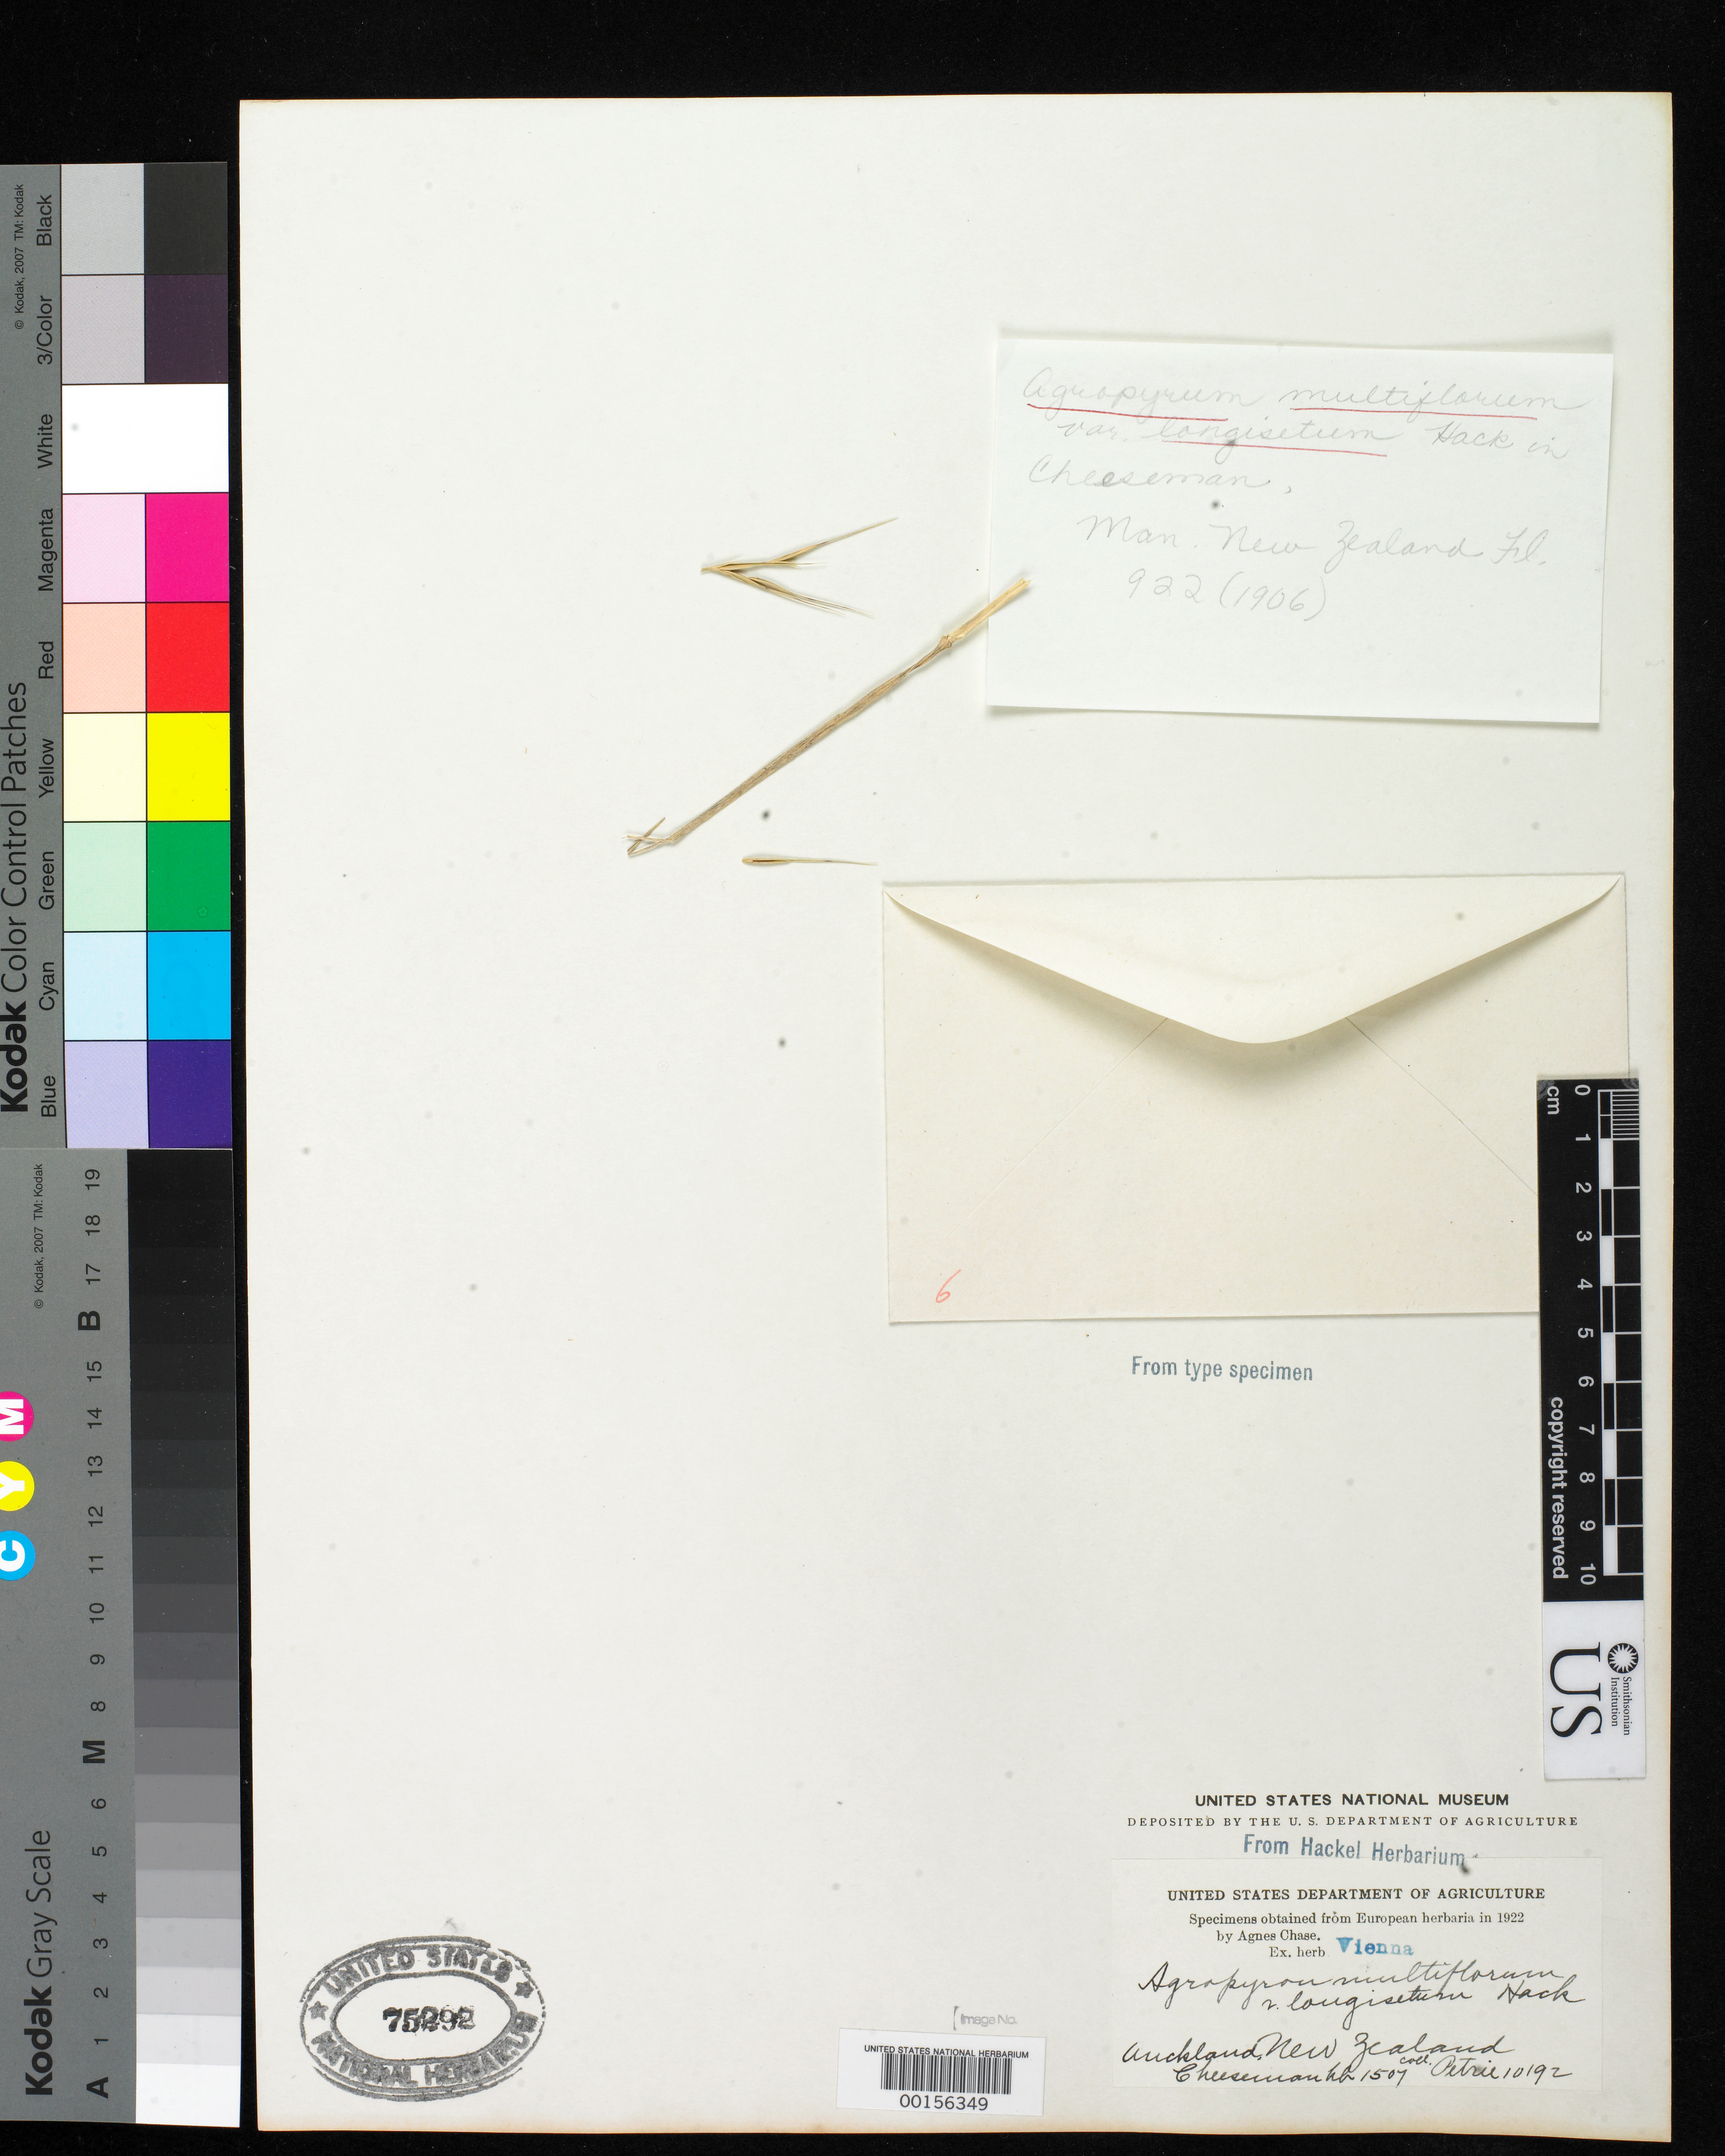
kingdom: Plantae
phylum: Tracheophyta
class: Liliopsida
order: Poales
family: Poaceae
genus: Agropyron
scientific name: Agropyron multiflorum var. longisetum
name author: Hack. in Cheeseman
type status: Type Fragment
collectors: D. Petrie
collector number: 10192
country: New Zealand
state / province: Auckland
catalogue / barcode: US 75292